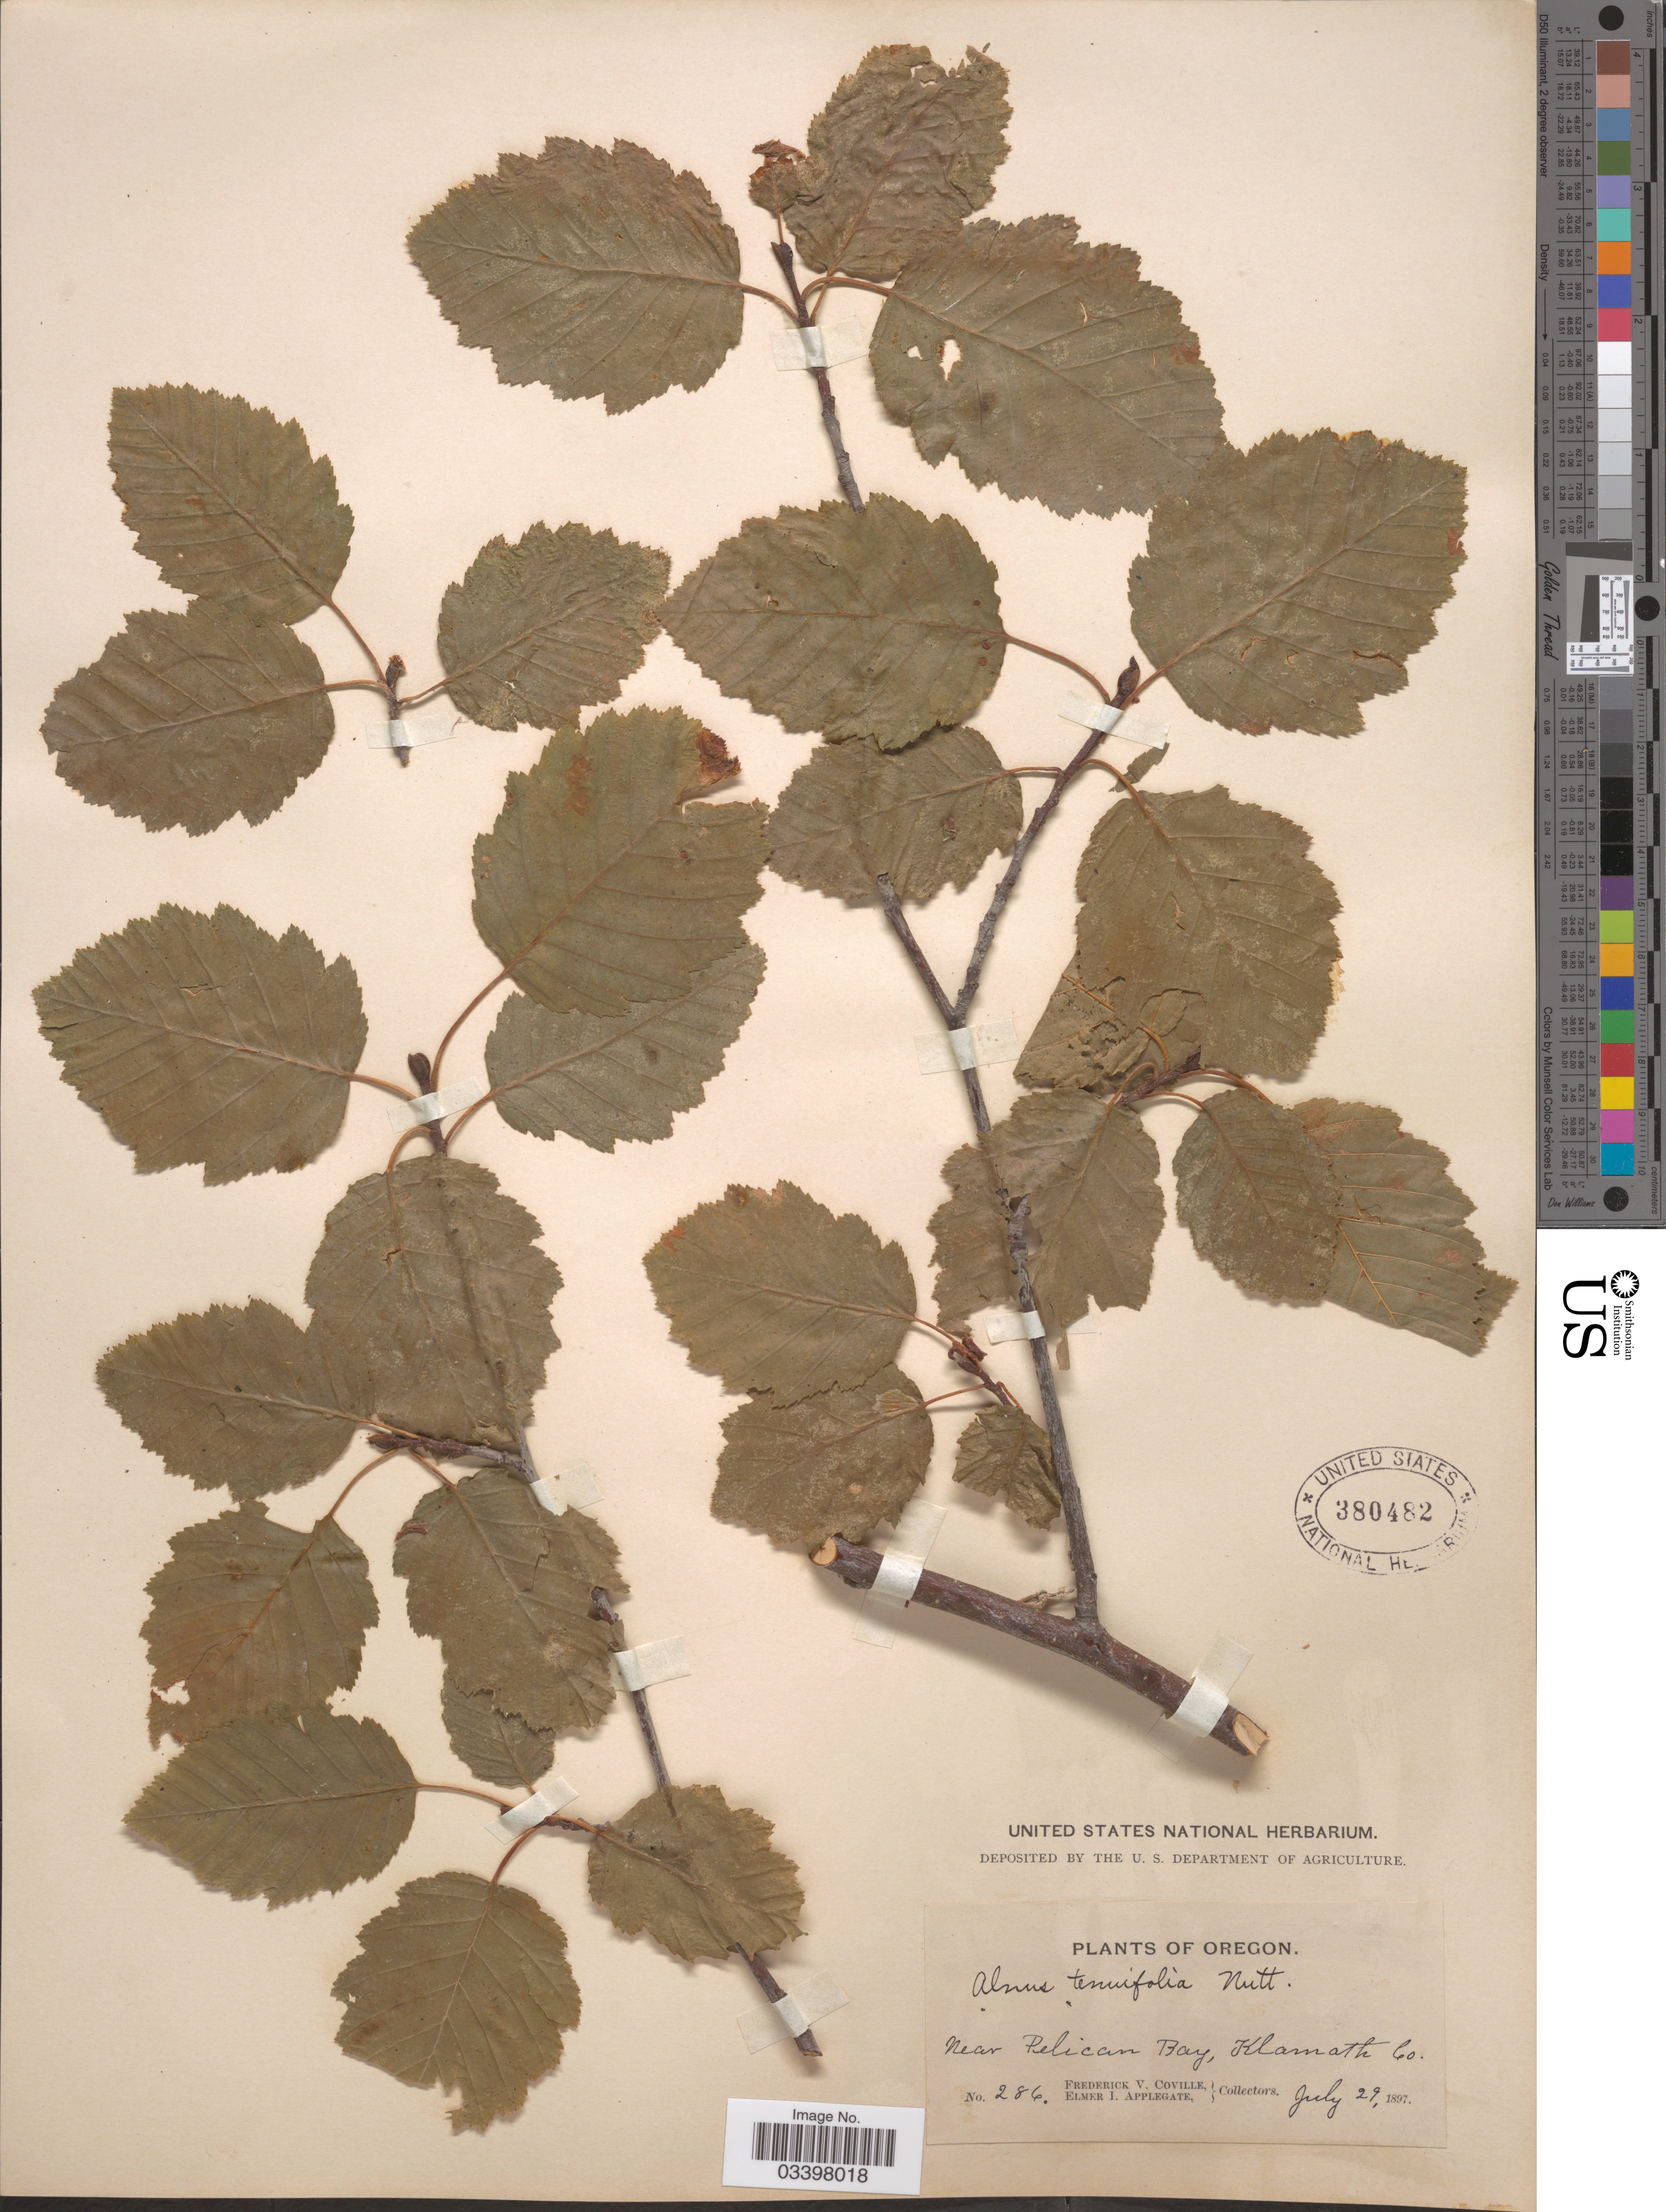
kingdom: Plantae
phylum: Tracheophyta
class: Magnoliopsida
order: Fagales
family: Betulaceae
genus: Alnus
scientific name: Alnus incana subsp. tenuifolia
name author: (Nutt.) Breitung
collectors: F. V. Coville & E. I. Applegate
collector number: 286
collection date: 1897-07-29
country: United States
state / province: Oregon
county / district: Klamath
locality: Near Pelican Bay, Klamath Co.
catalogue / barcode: US 380482